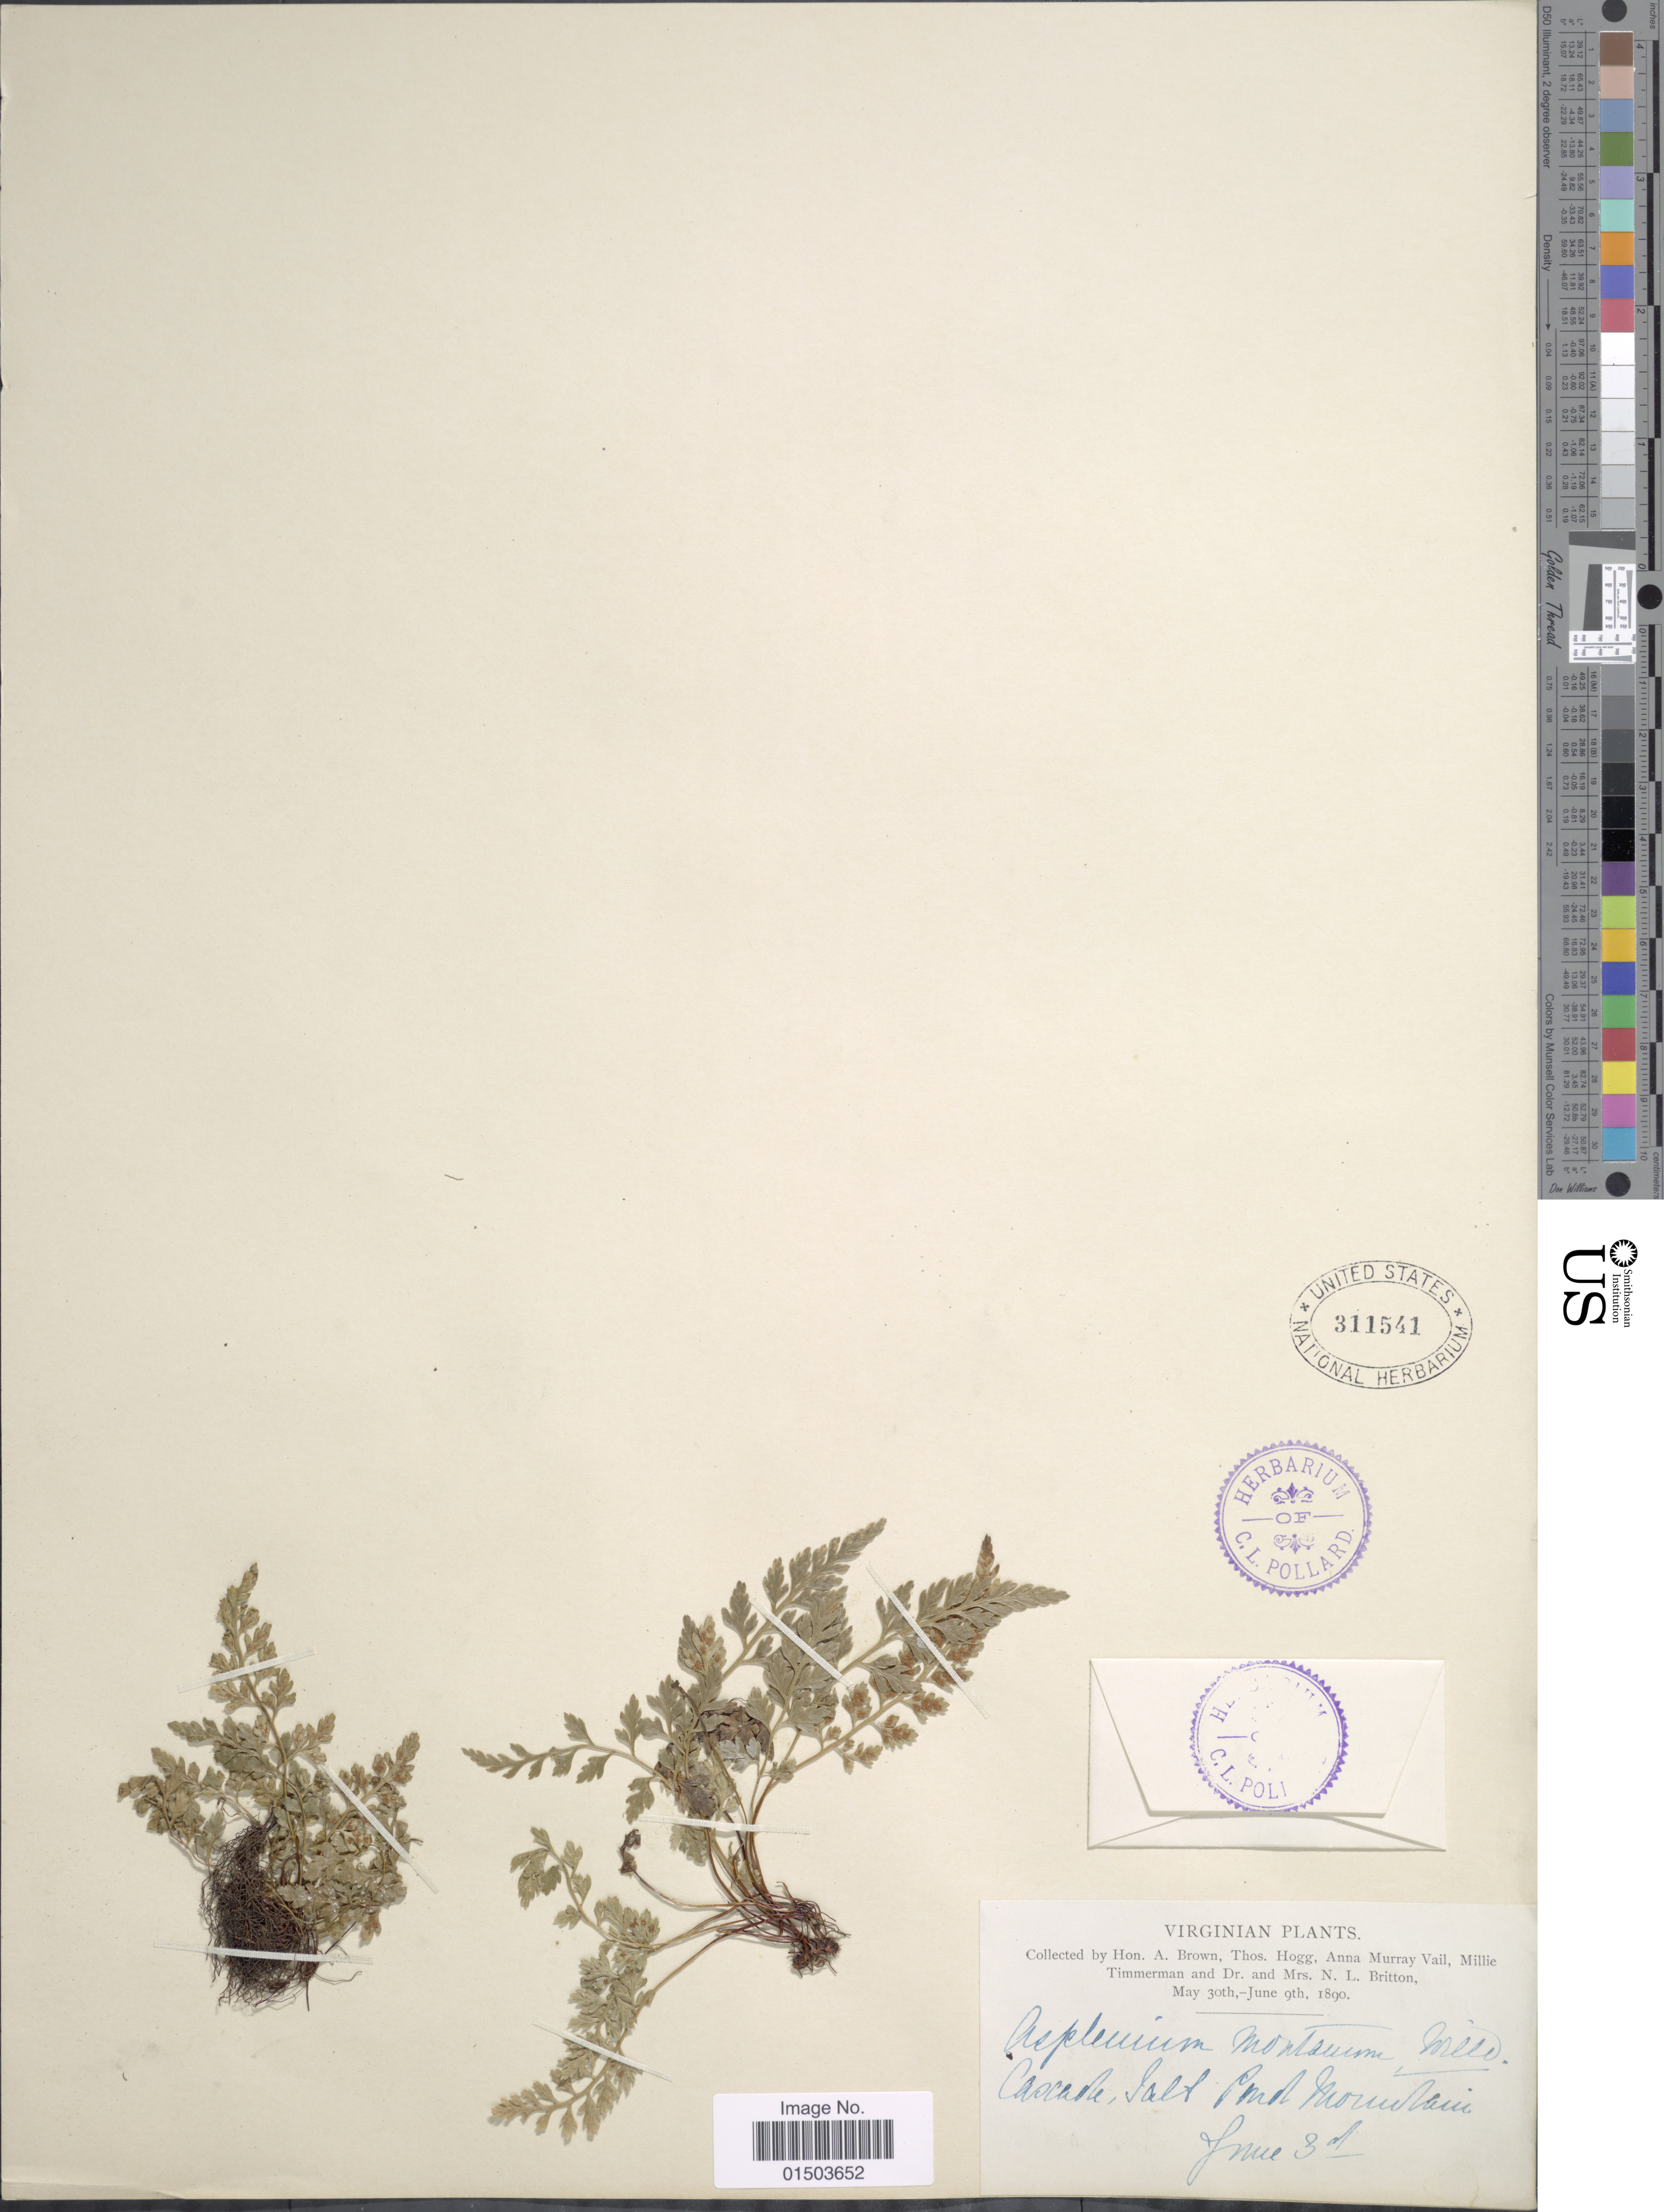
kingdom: Plantae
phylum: Tracheophyta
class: Polypodiopsida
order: Polypodiales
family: Aspleniaceae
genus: Asplenium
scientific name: Asplenium montanum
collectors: A. Brown, T. Hogg, A. Vail, M. Timmerman & et al.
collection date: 1890-06-03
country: United States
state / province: Virginia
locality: Virginian, Cascade, Salt Pond Mountain.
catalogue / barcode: US 311541